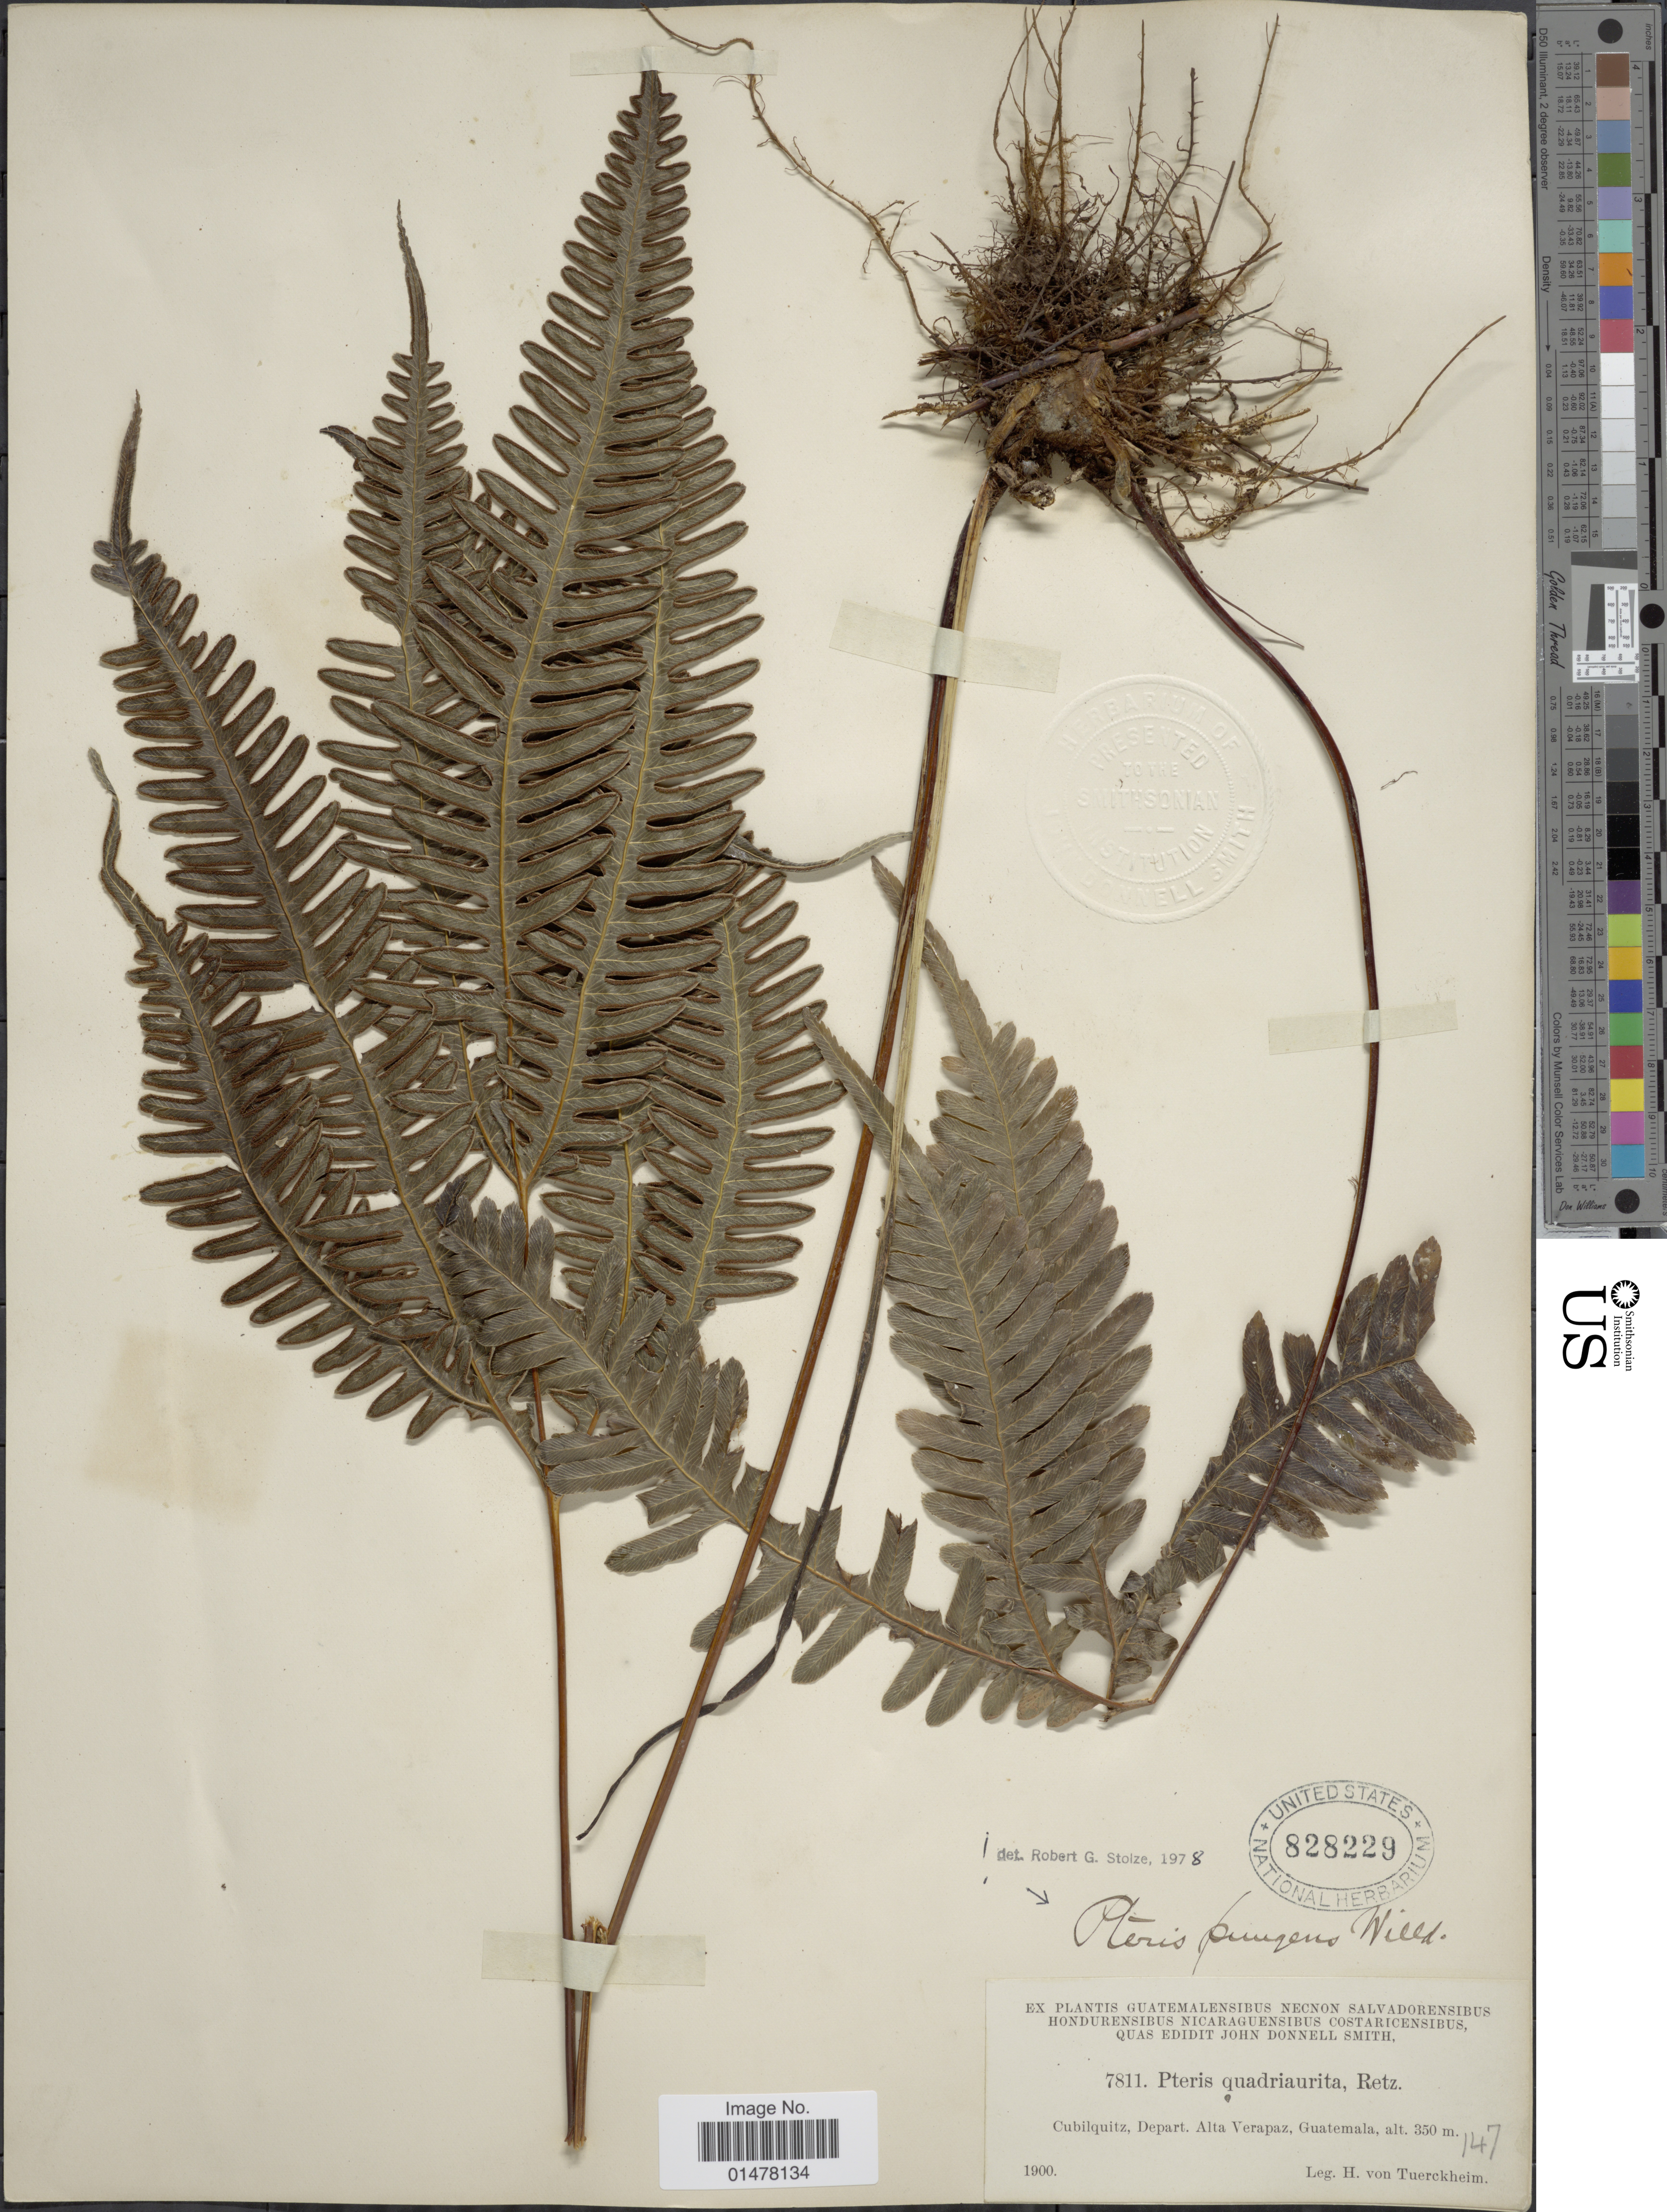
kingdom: Plantae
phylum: Tracheophyta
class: Polypodiopsida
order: Polypodiales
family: Pteridaceae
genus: Pteris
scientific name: Pteris pungens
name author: Willd.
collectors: H. von Tuerckheim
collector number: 7811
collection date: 1900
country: Guatemala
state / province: Alta Verapaz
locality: Cubilquitz, Depart. Alta Verapaz, Guatemala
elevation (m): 350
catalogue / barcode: US 828229